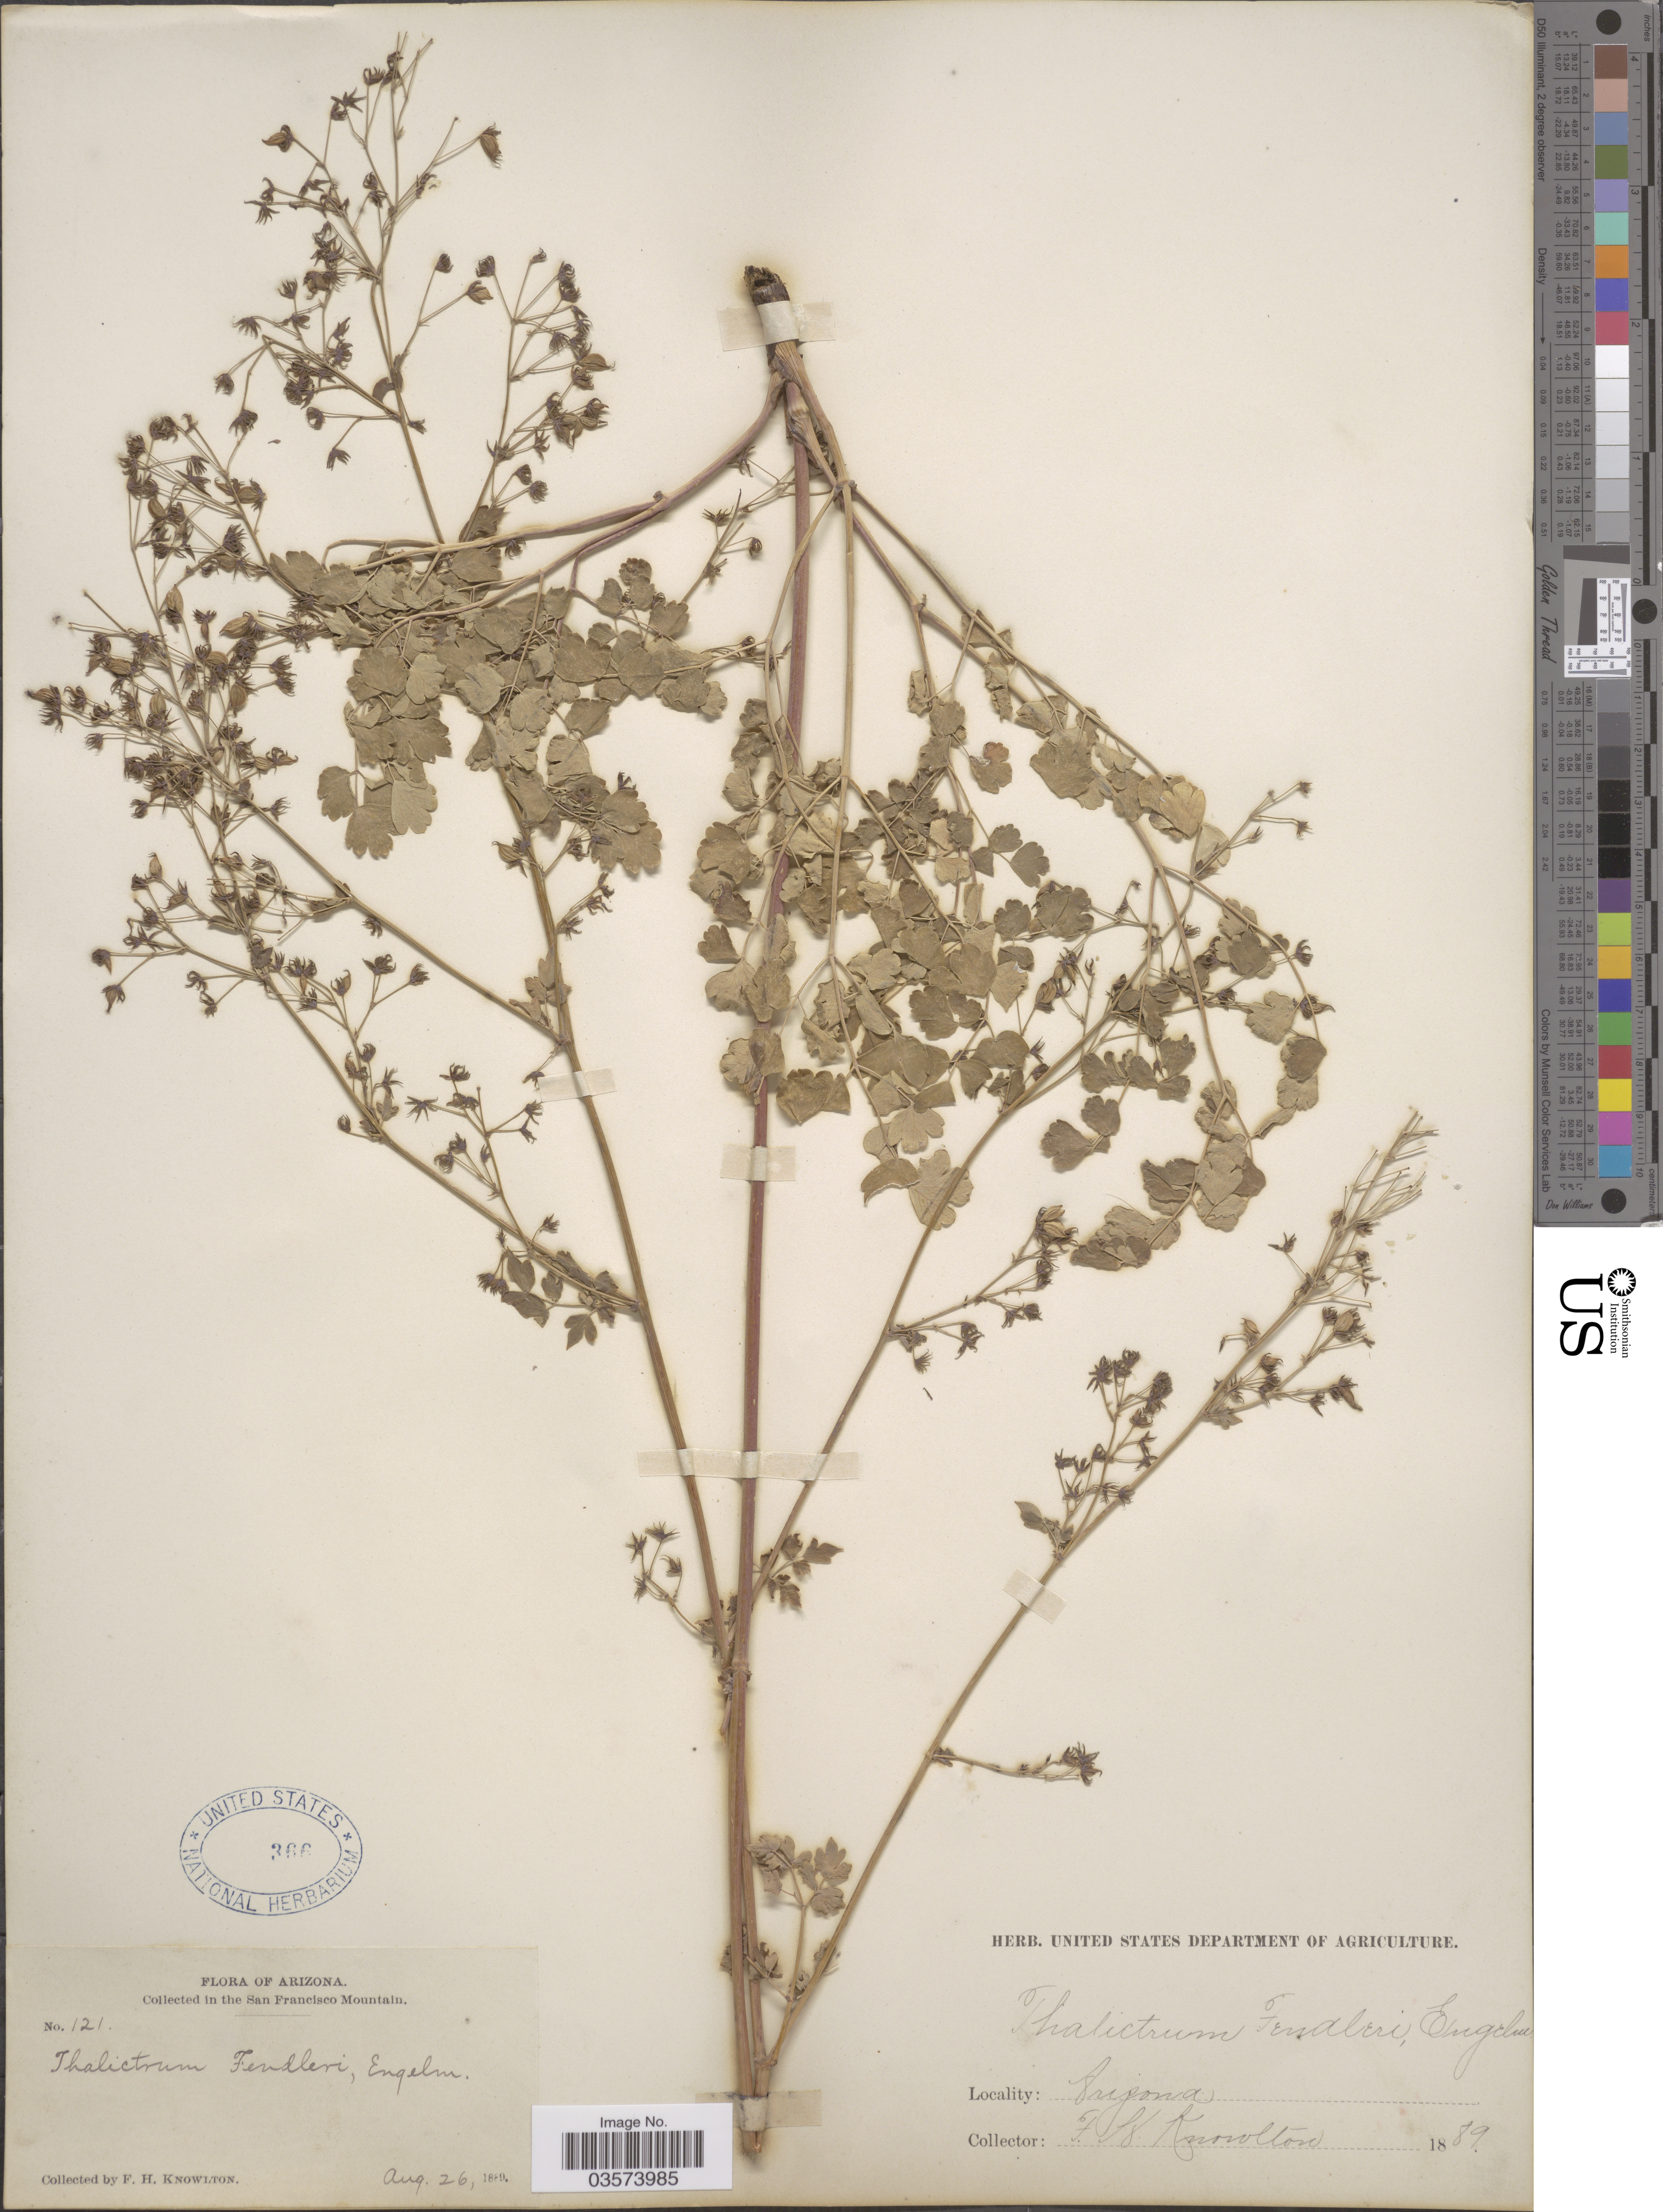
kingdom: Plantae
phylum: Tracheophyta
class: Magnoliopsida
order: Ranunculales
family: Ranunculaceae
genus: Thalictrum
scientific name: Thalictrum fendleri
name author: Engelm. ex A. Gray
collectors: F. H. Knowlton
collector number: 121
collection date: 1889-08-26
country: United States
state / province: Arizona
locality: San Francisco Mountain.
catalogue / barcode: US 366